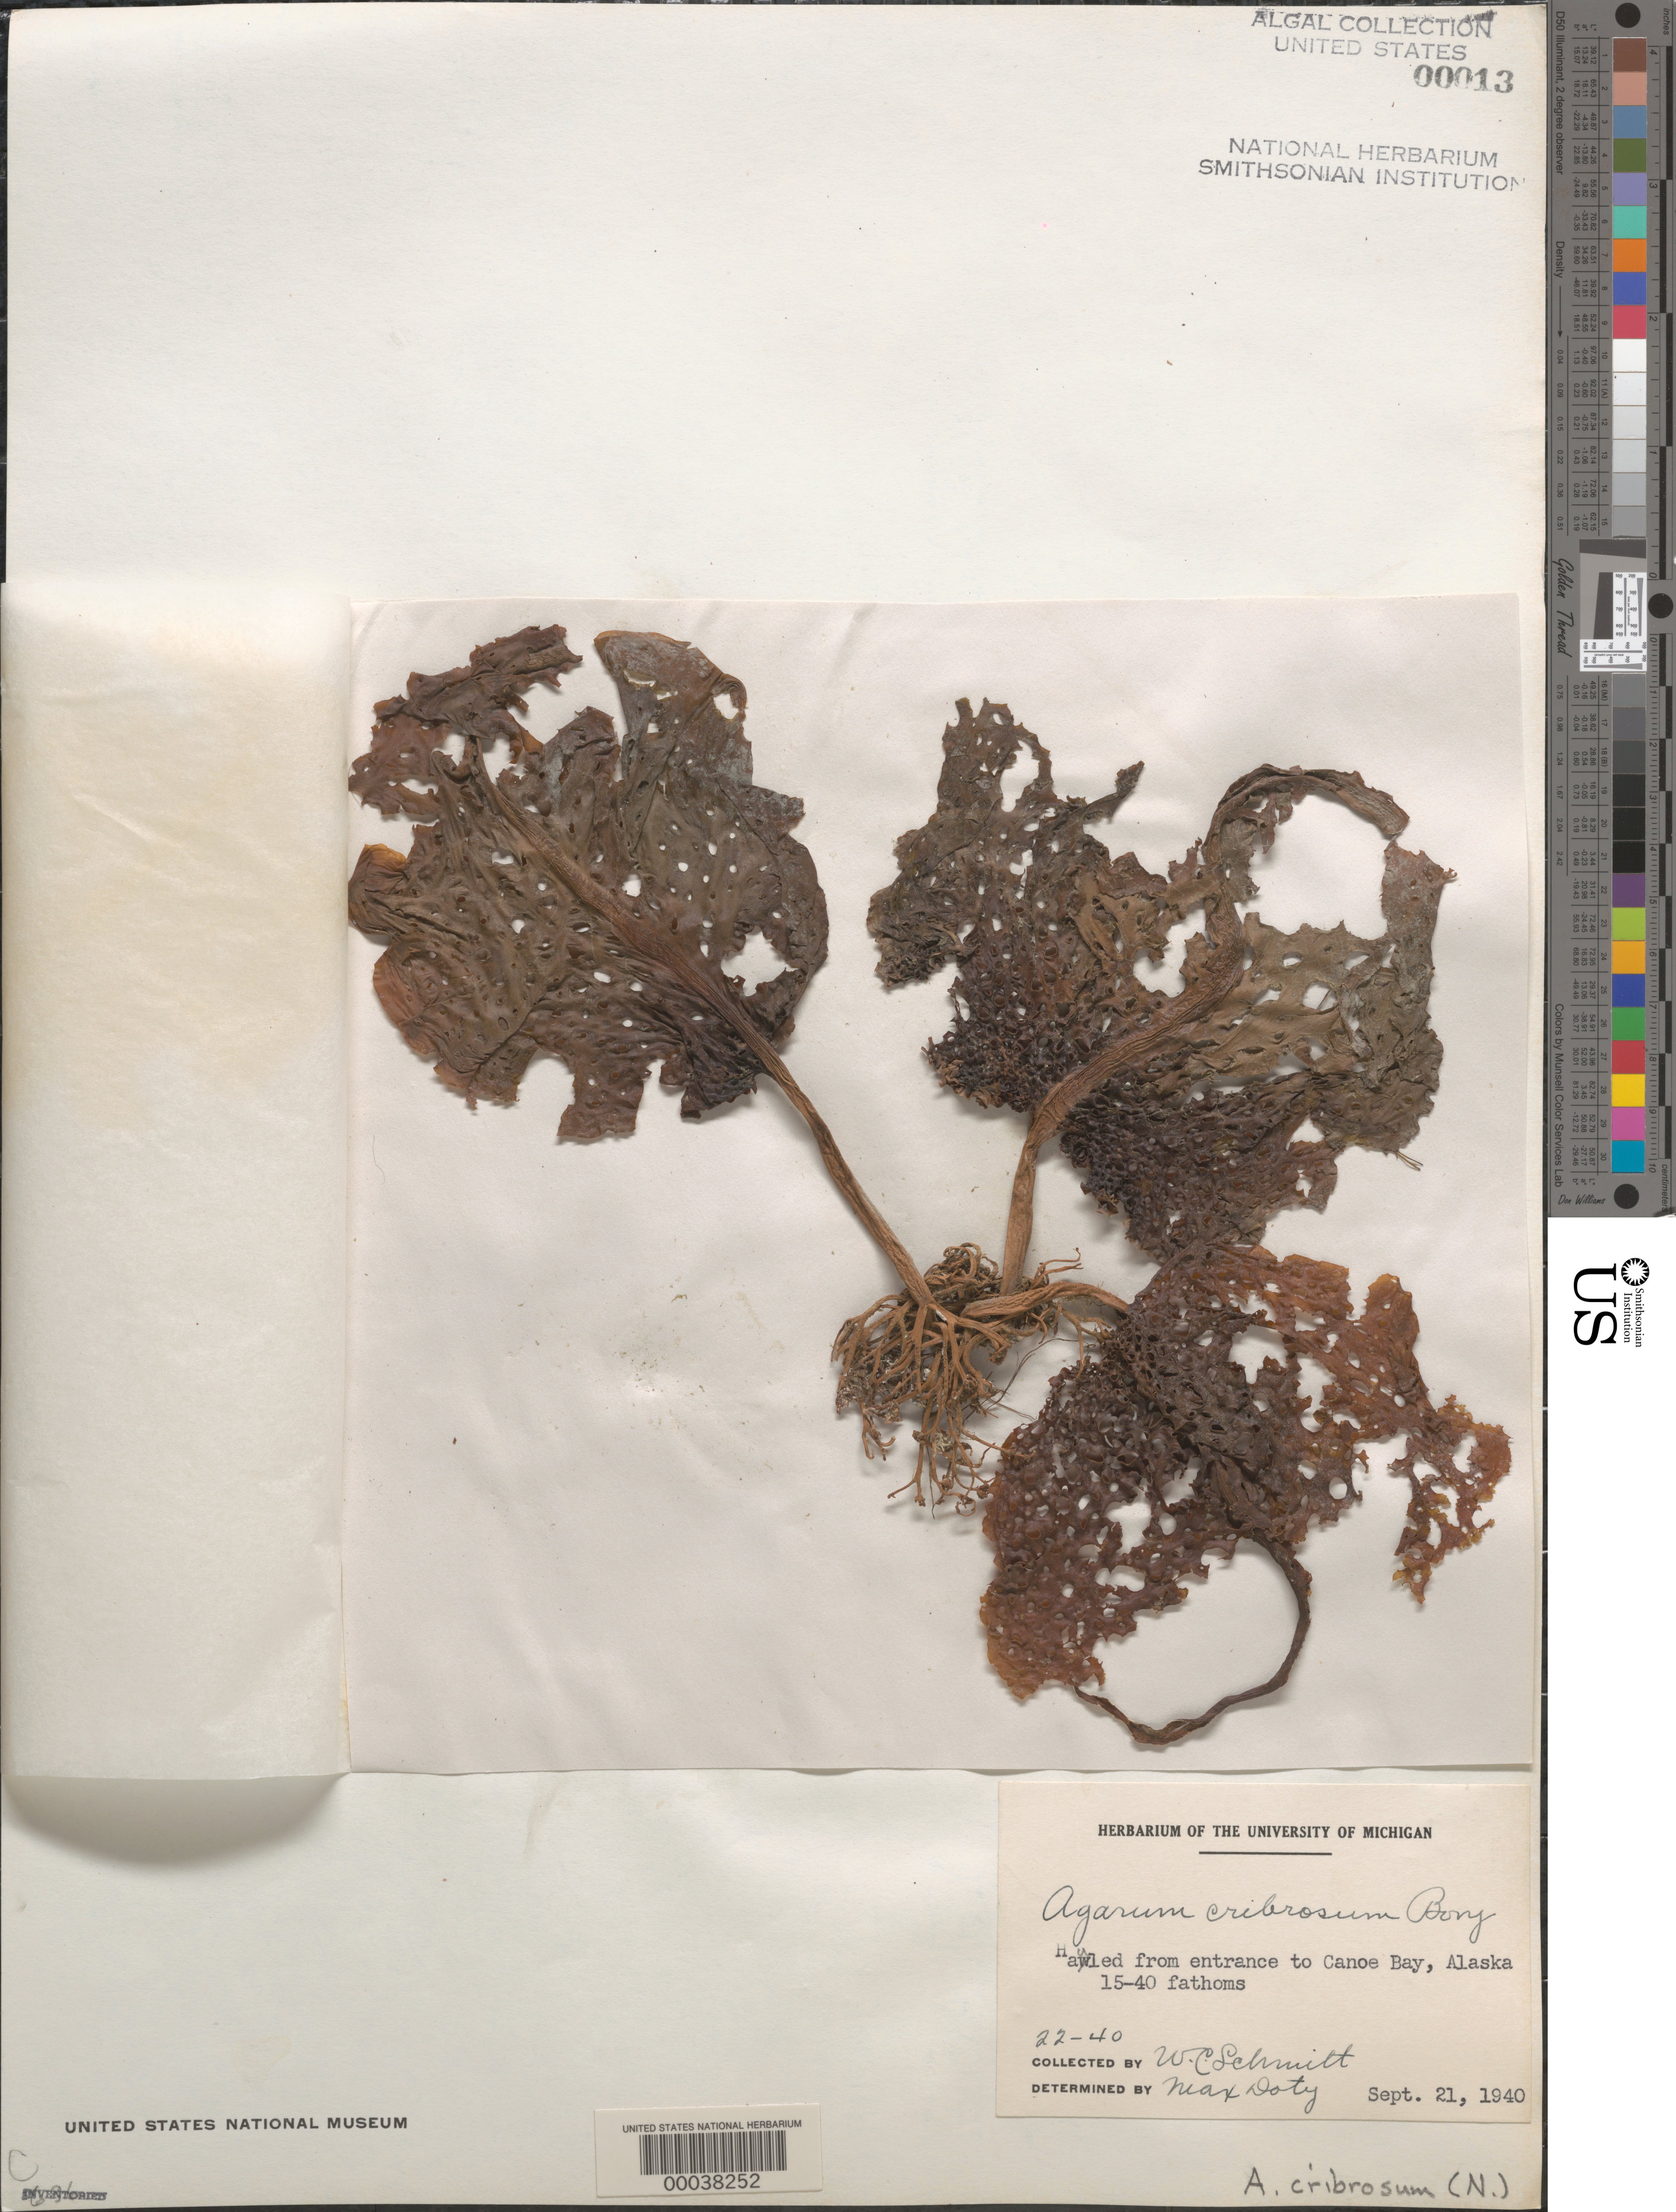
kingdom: Chromista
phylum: Ochrophyta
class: Phaeophyceae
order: Laminariales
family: Costariaceae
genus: Agarum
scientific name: Agarum clathratum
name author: Dumortier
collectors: W. L. Schmitt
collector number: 22-40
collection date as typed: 21 Sep 1940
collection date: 1940-09-21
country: United States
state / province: Alaska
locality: Canoe Bay entrance, southwestern Alaska Peninsula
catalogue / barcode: US 13